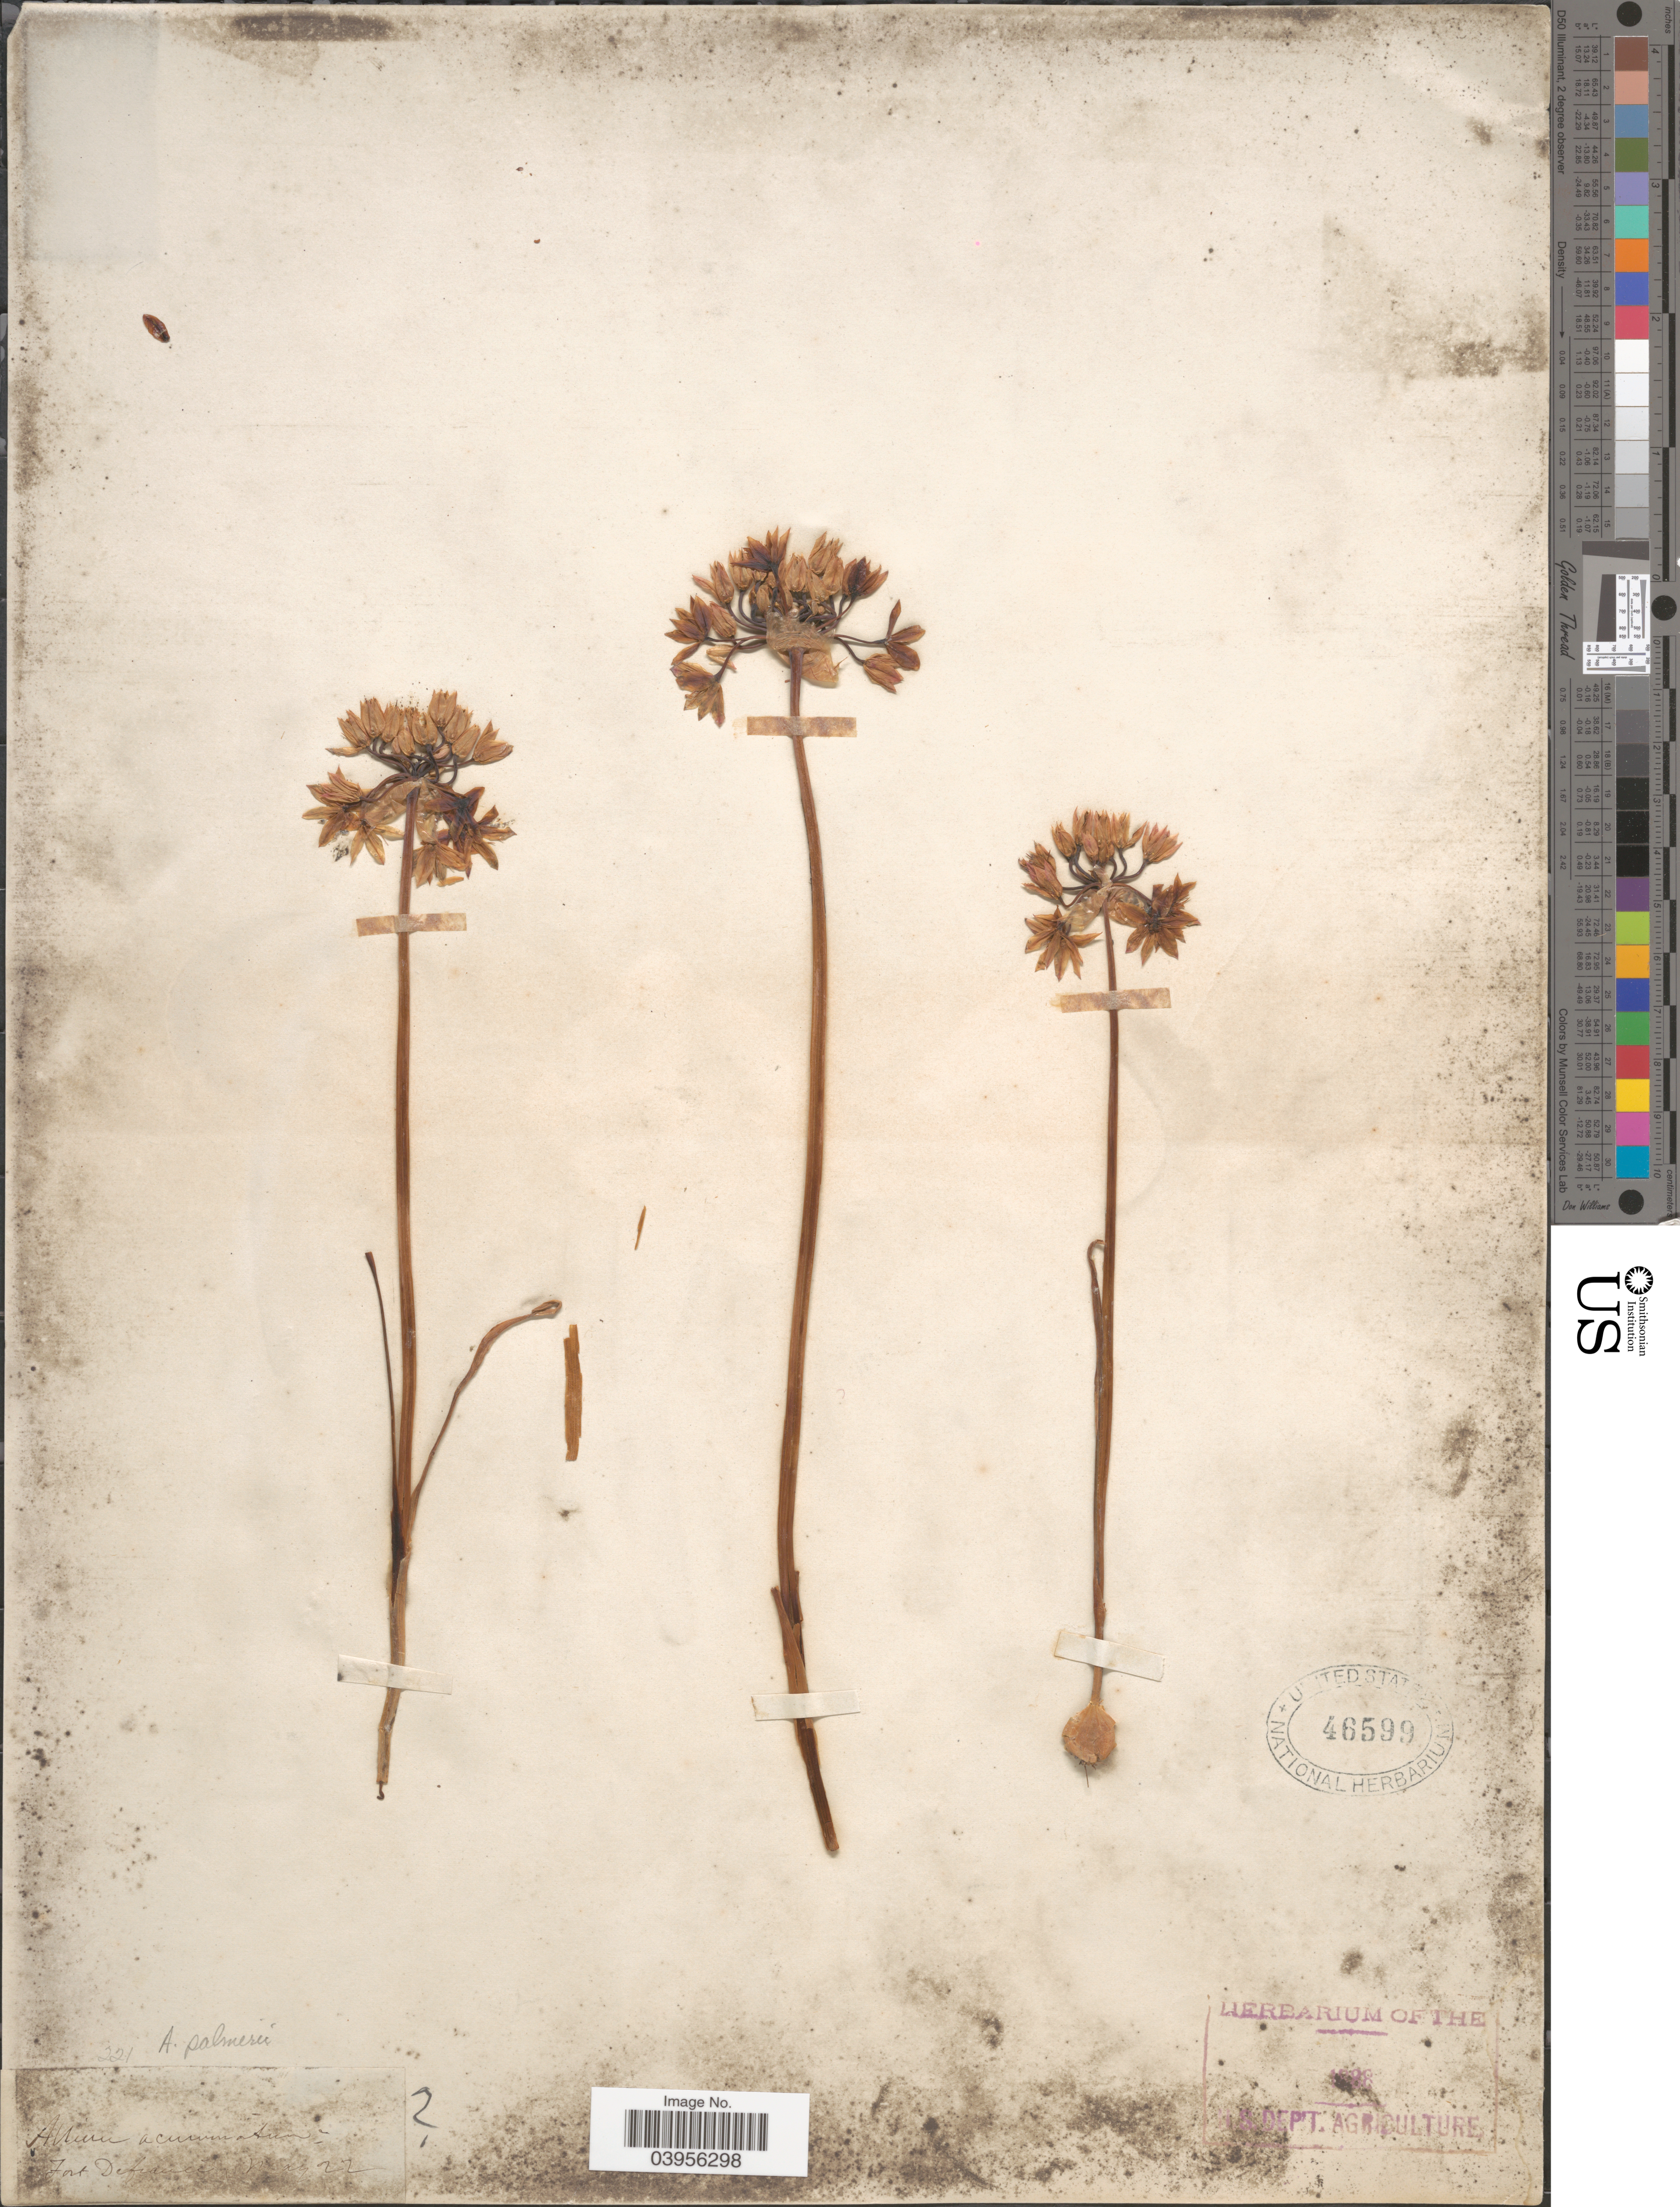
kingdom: Plantae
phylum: Tracheophyta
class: Liliopsida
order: Asparagales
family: Amaryllidaceae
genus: Allium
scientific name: Allium palmeri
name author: S. Watson in C. King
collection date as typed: Transcribed d/m/y: /5/22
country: United States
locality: Fort Defiance.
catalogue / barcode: US 46599